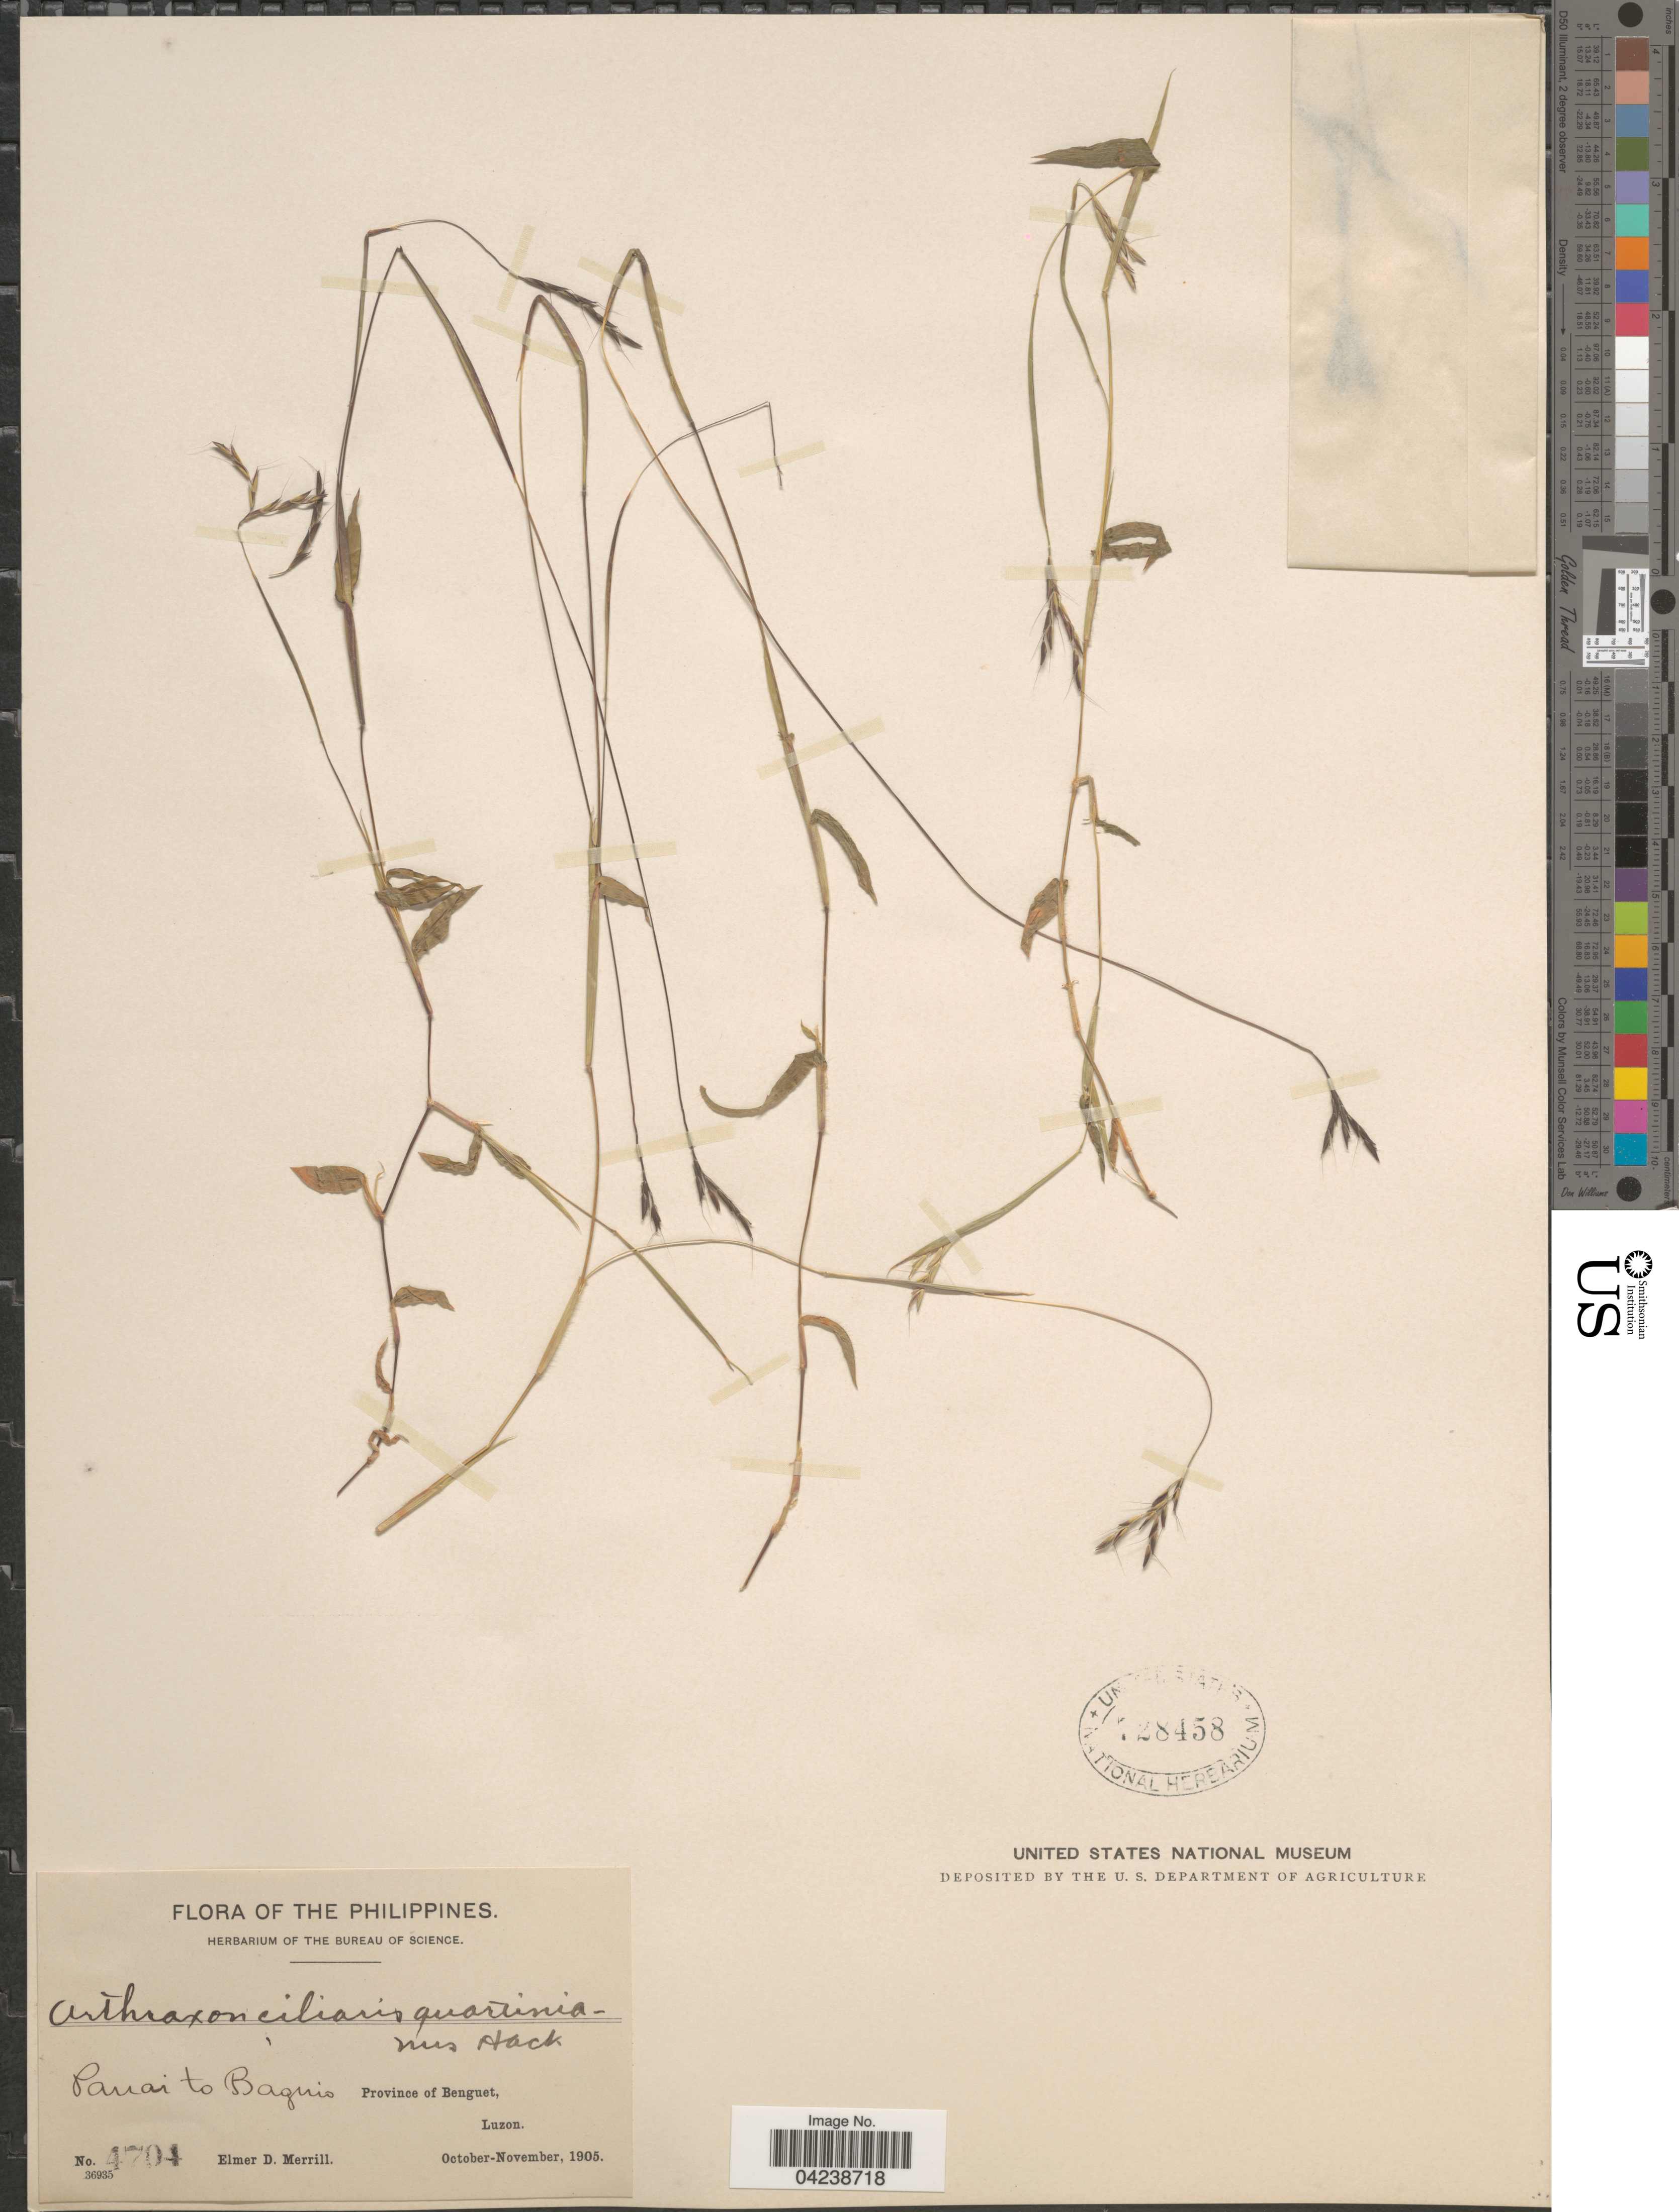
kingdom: Plantae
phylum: Tracheophyta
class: Liliopsida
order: Poales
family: Poaceae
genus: Arthraxon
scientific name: Arthraxon hispidus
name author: (Thunb.) Makino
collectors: E. D. Merrill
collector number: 4704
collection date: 1905-10/1905-11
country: Philippines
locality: Pauai to Baguio. Province of Benguet, Luzon.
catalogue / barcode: US 728458